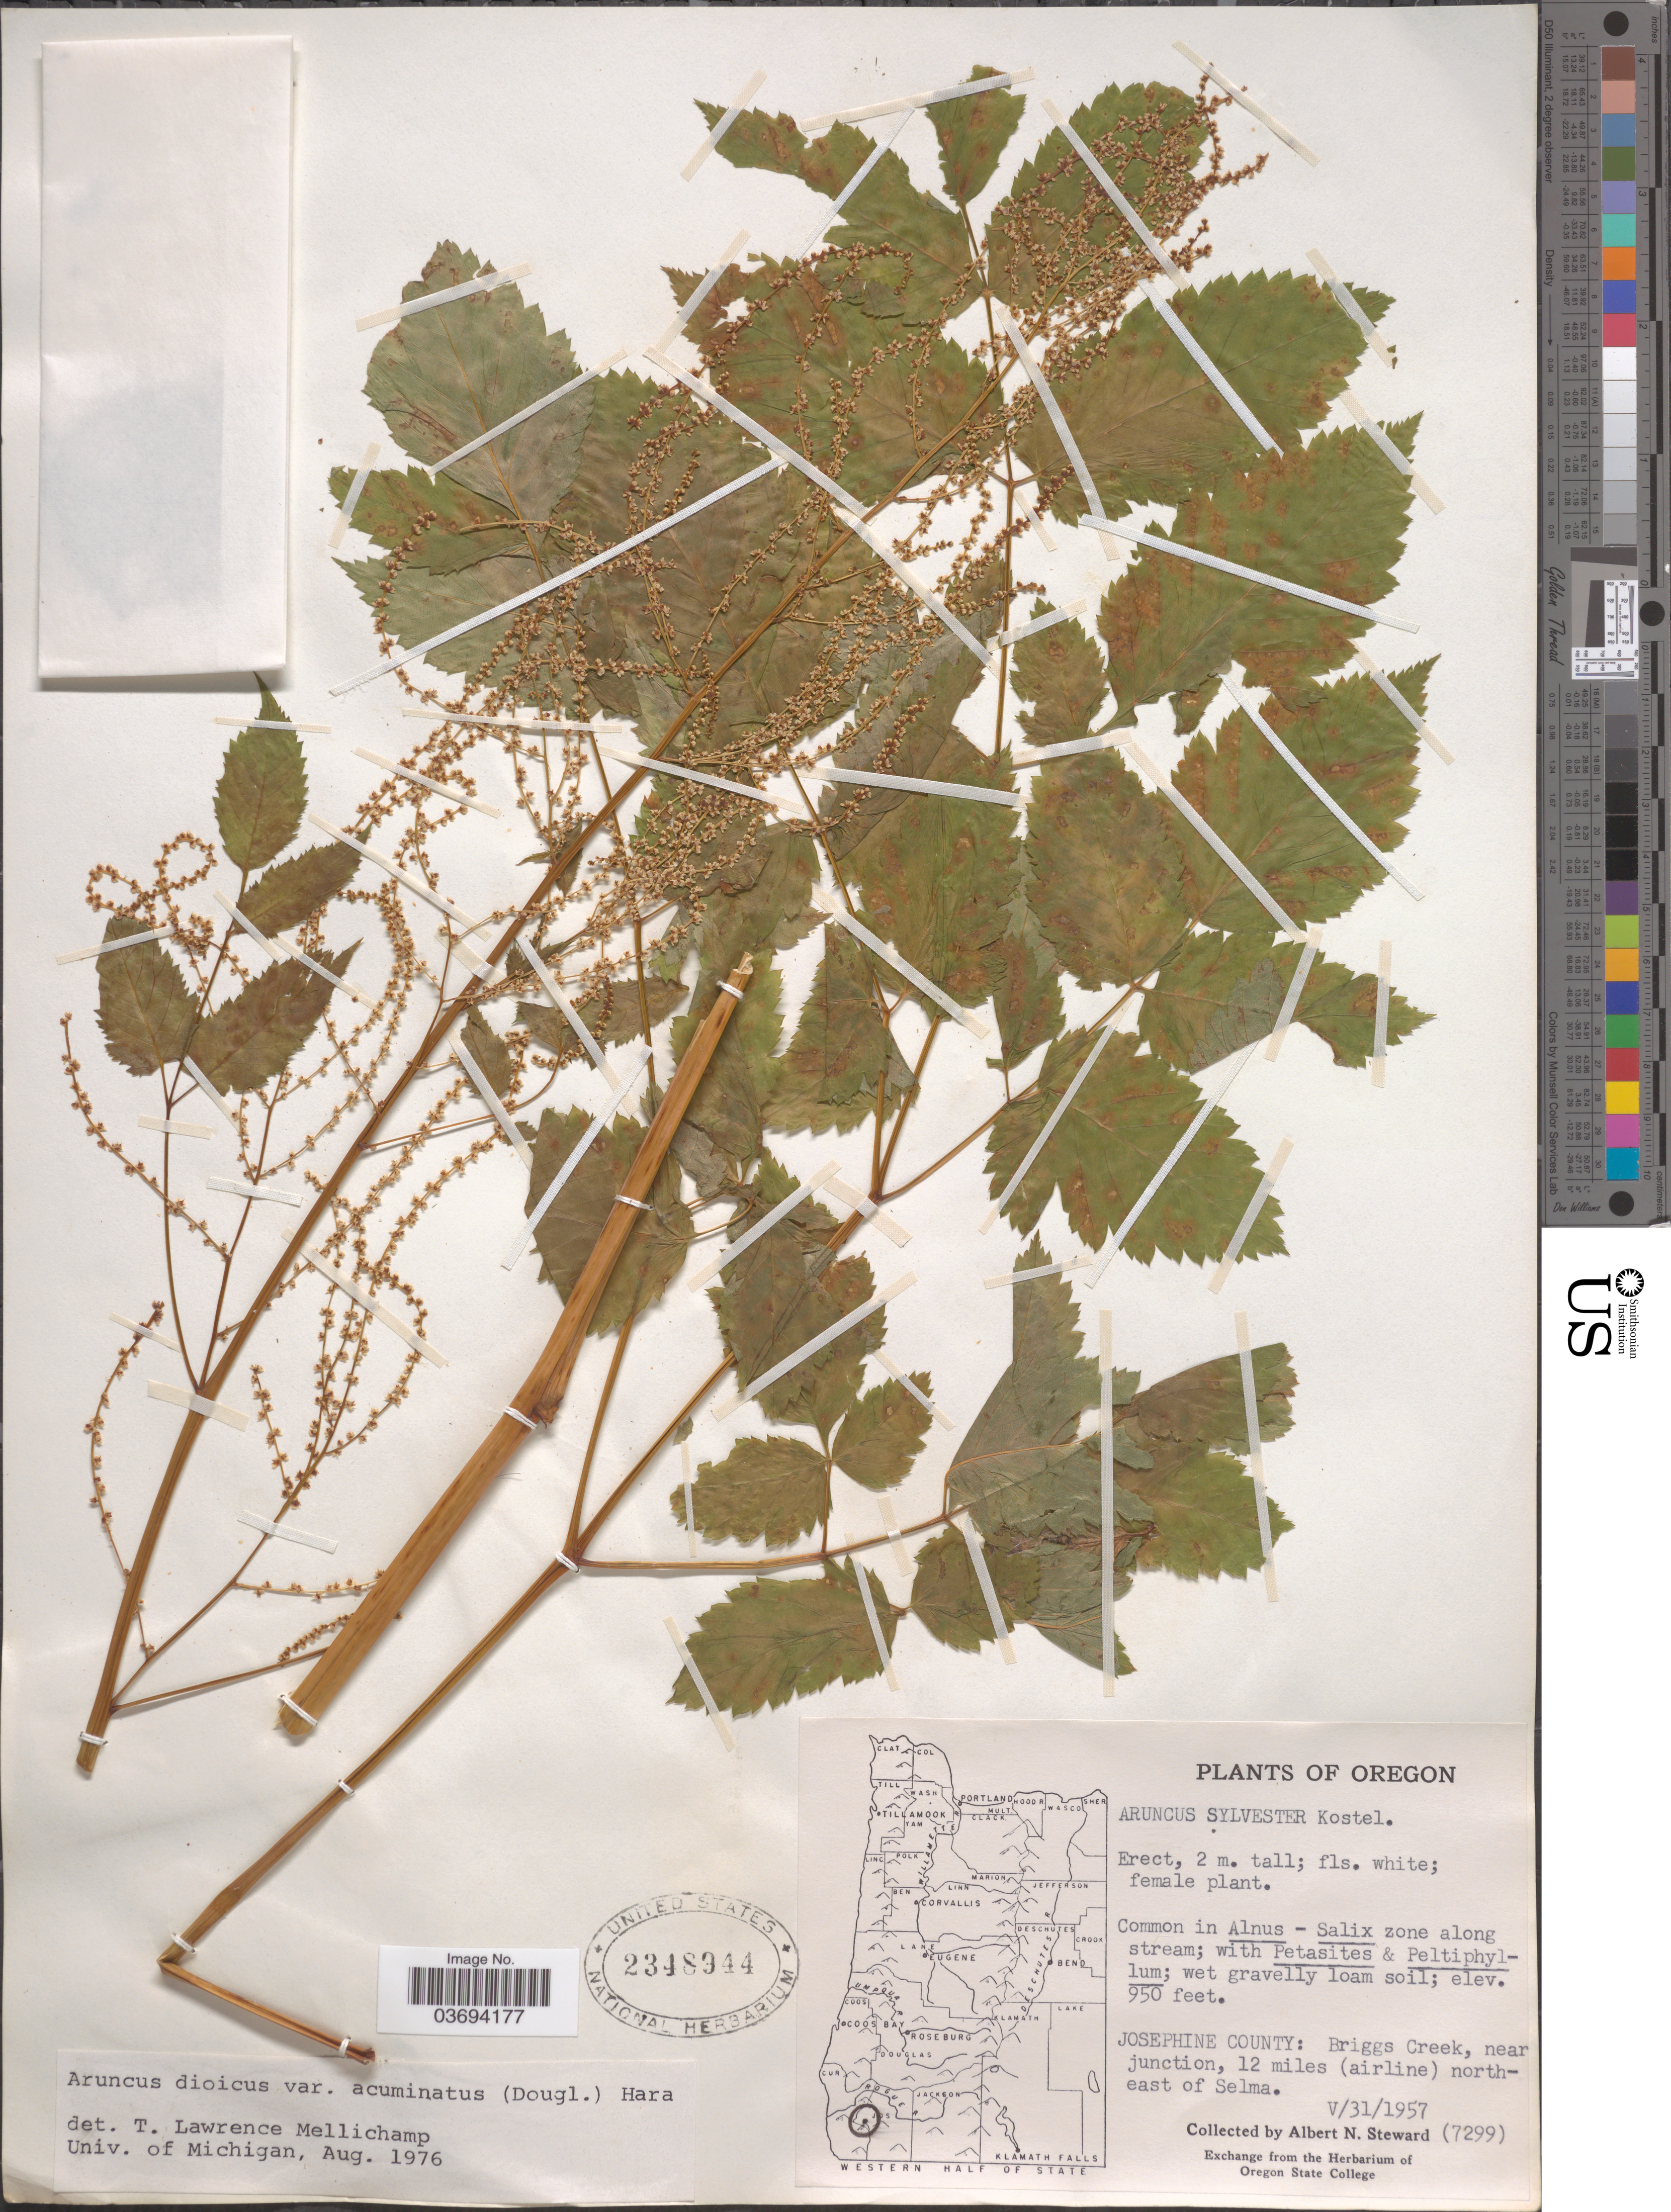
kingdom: Plantae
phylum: Tracheophyta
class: Magnoliopsida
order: Rosales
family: Rosaceae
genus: Aruncus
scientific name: Aruncus dioicus var. acuminatus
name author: (Rydb.) H. Hara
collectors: A. N. Steward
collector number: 7299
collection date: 1957-05-31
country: United States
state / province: Oregon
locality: Josephine County: Briggs Creek, near junction, 12 miles (airline) northeast of Selma.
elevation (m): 290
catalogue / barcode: US 2348944